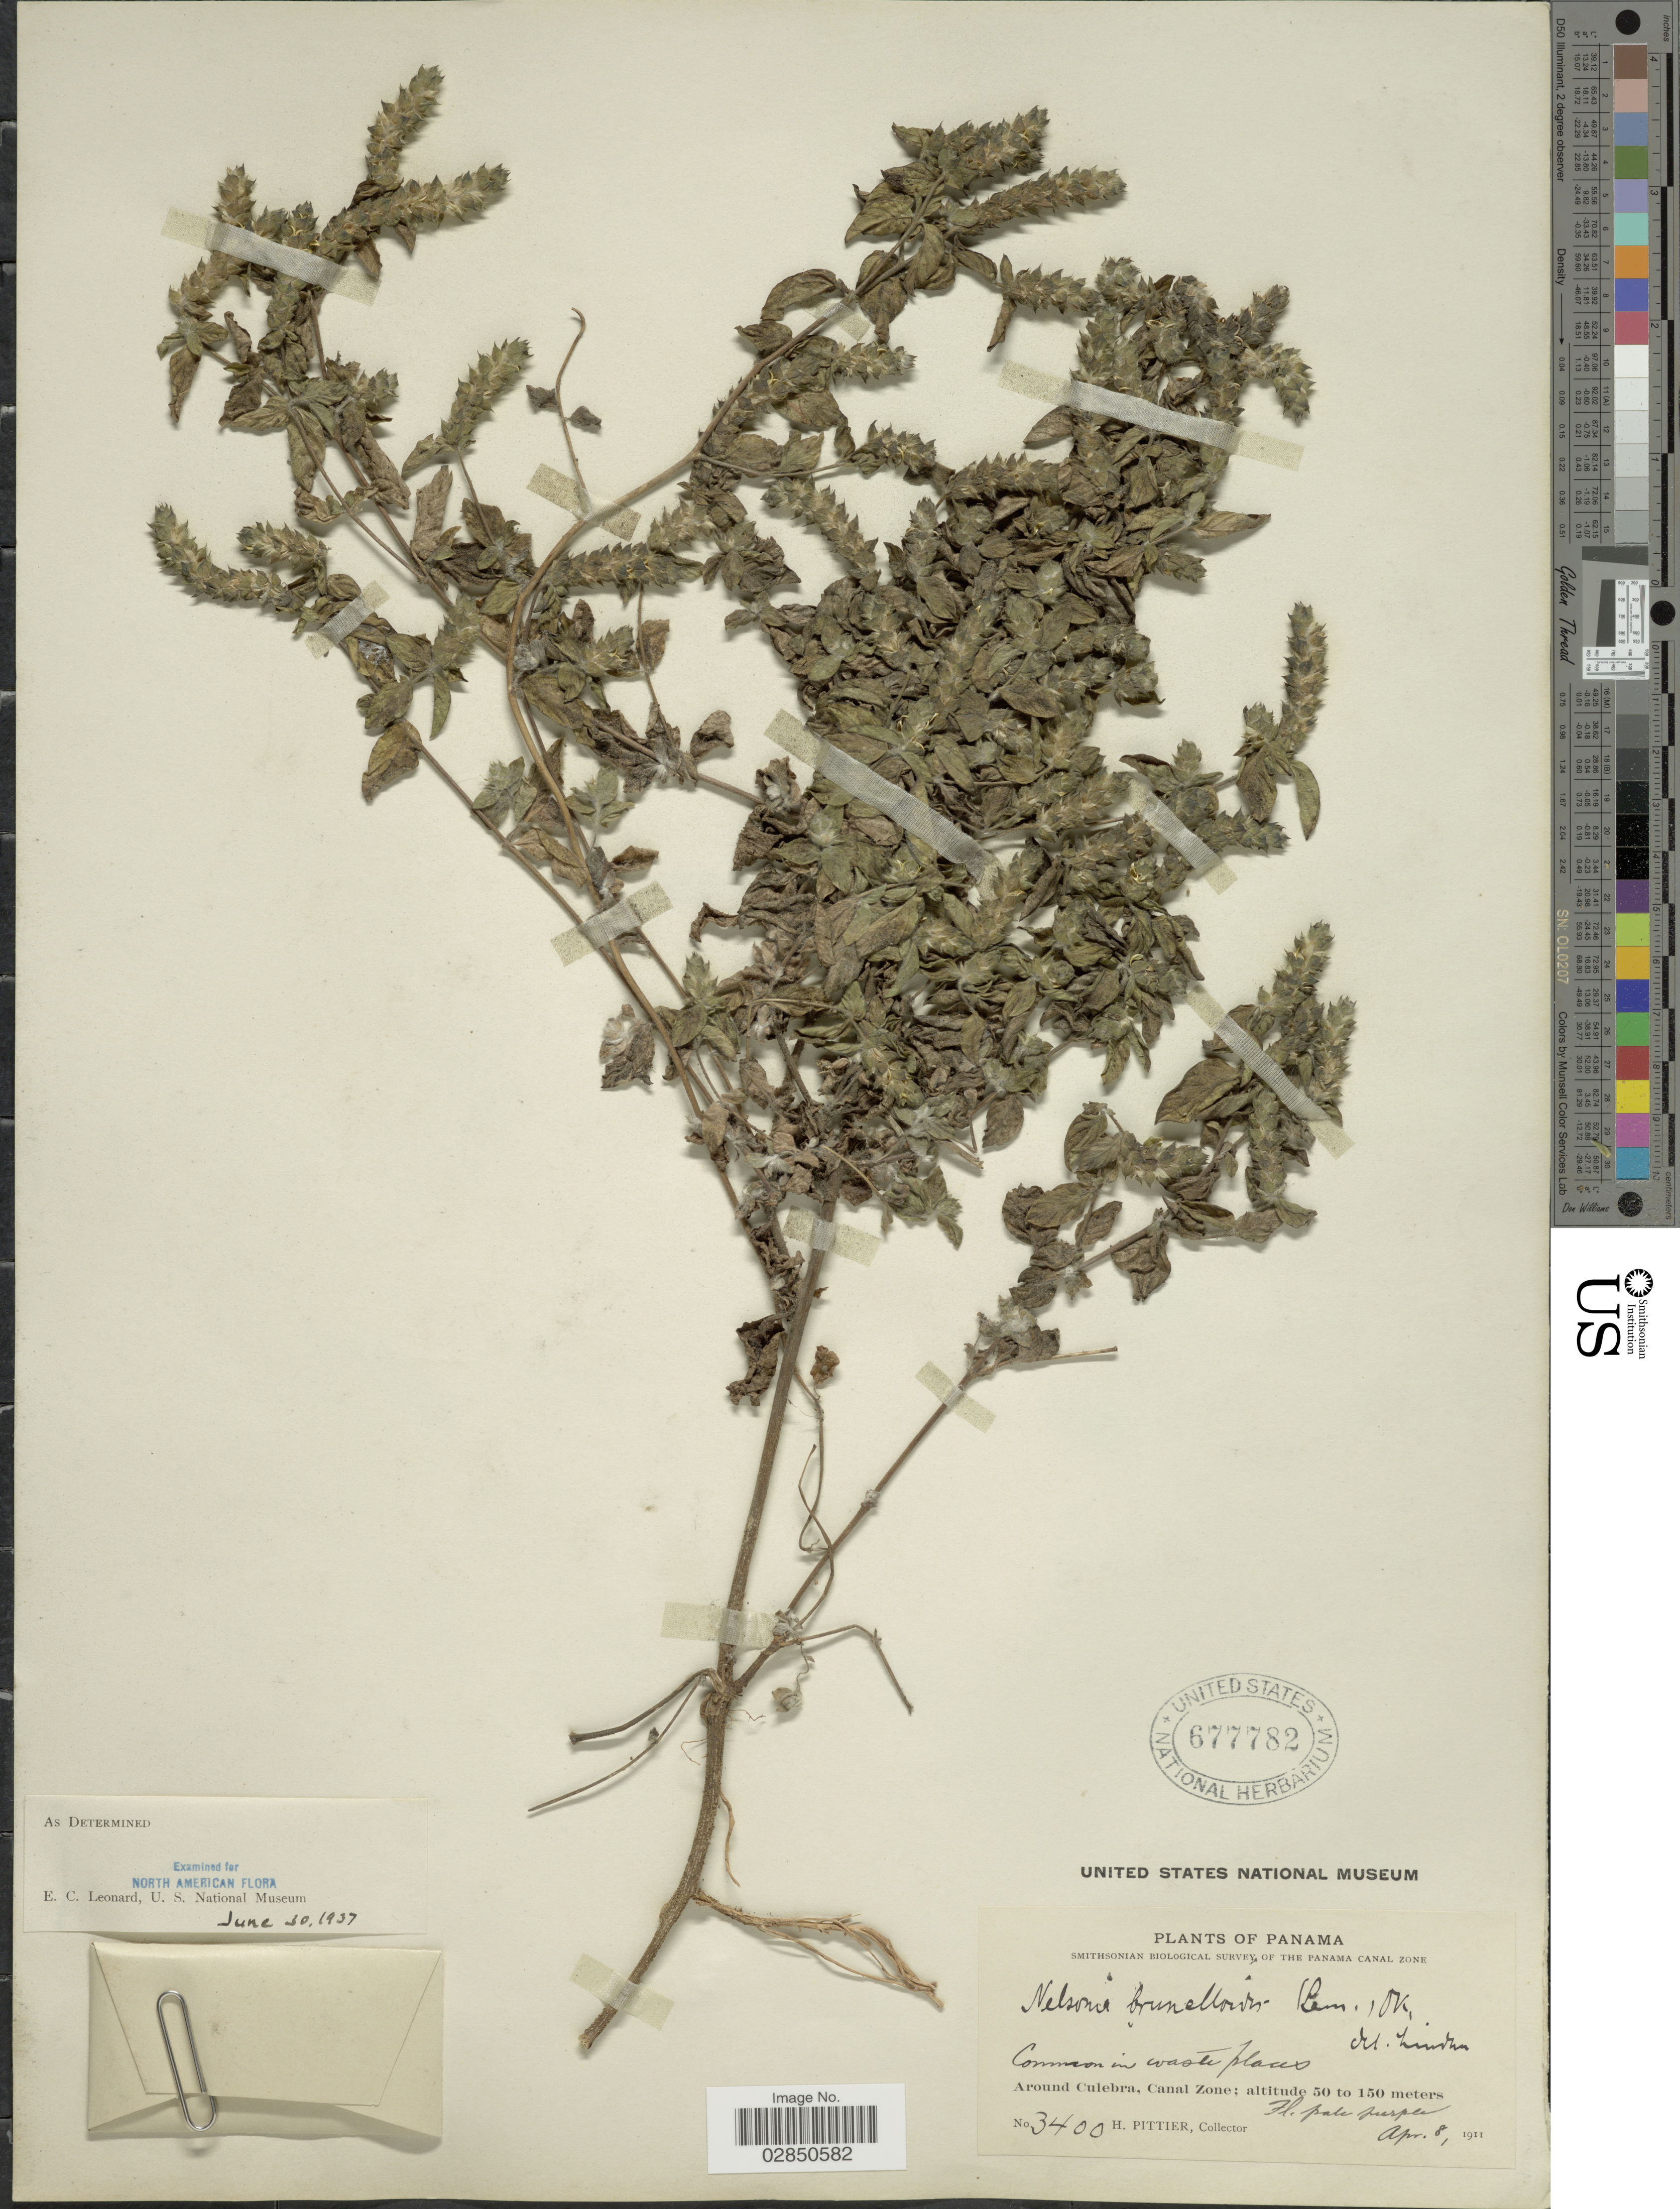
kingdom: Plantae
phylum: Tracheophyta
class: Magnoliopsida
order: Lamiales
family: Acanthaceae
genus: Nelsonia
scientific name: Nelsonia brunelloides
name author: (Lam.) Kuntze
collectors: H. F. Pittier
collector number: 3400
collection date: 1911-04-08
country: Panama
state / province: Colón / Panamá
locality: Around Culebra, Canal Zone.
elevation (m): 50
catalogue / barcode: US 677782